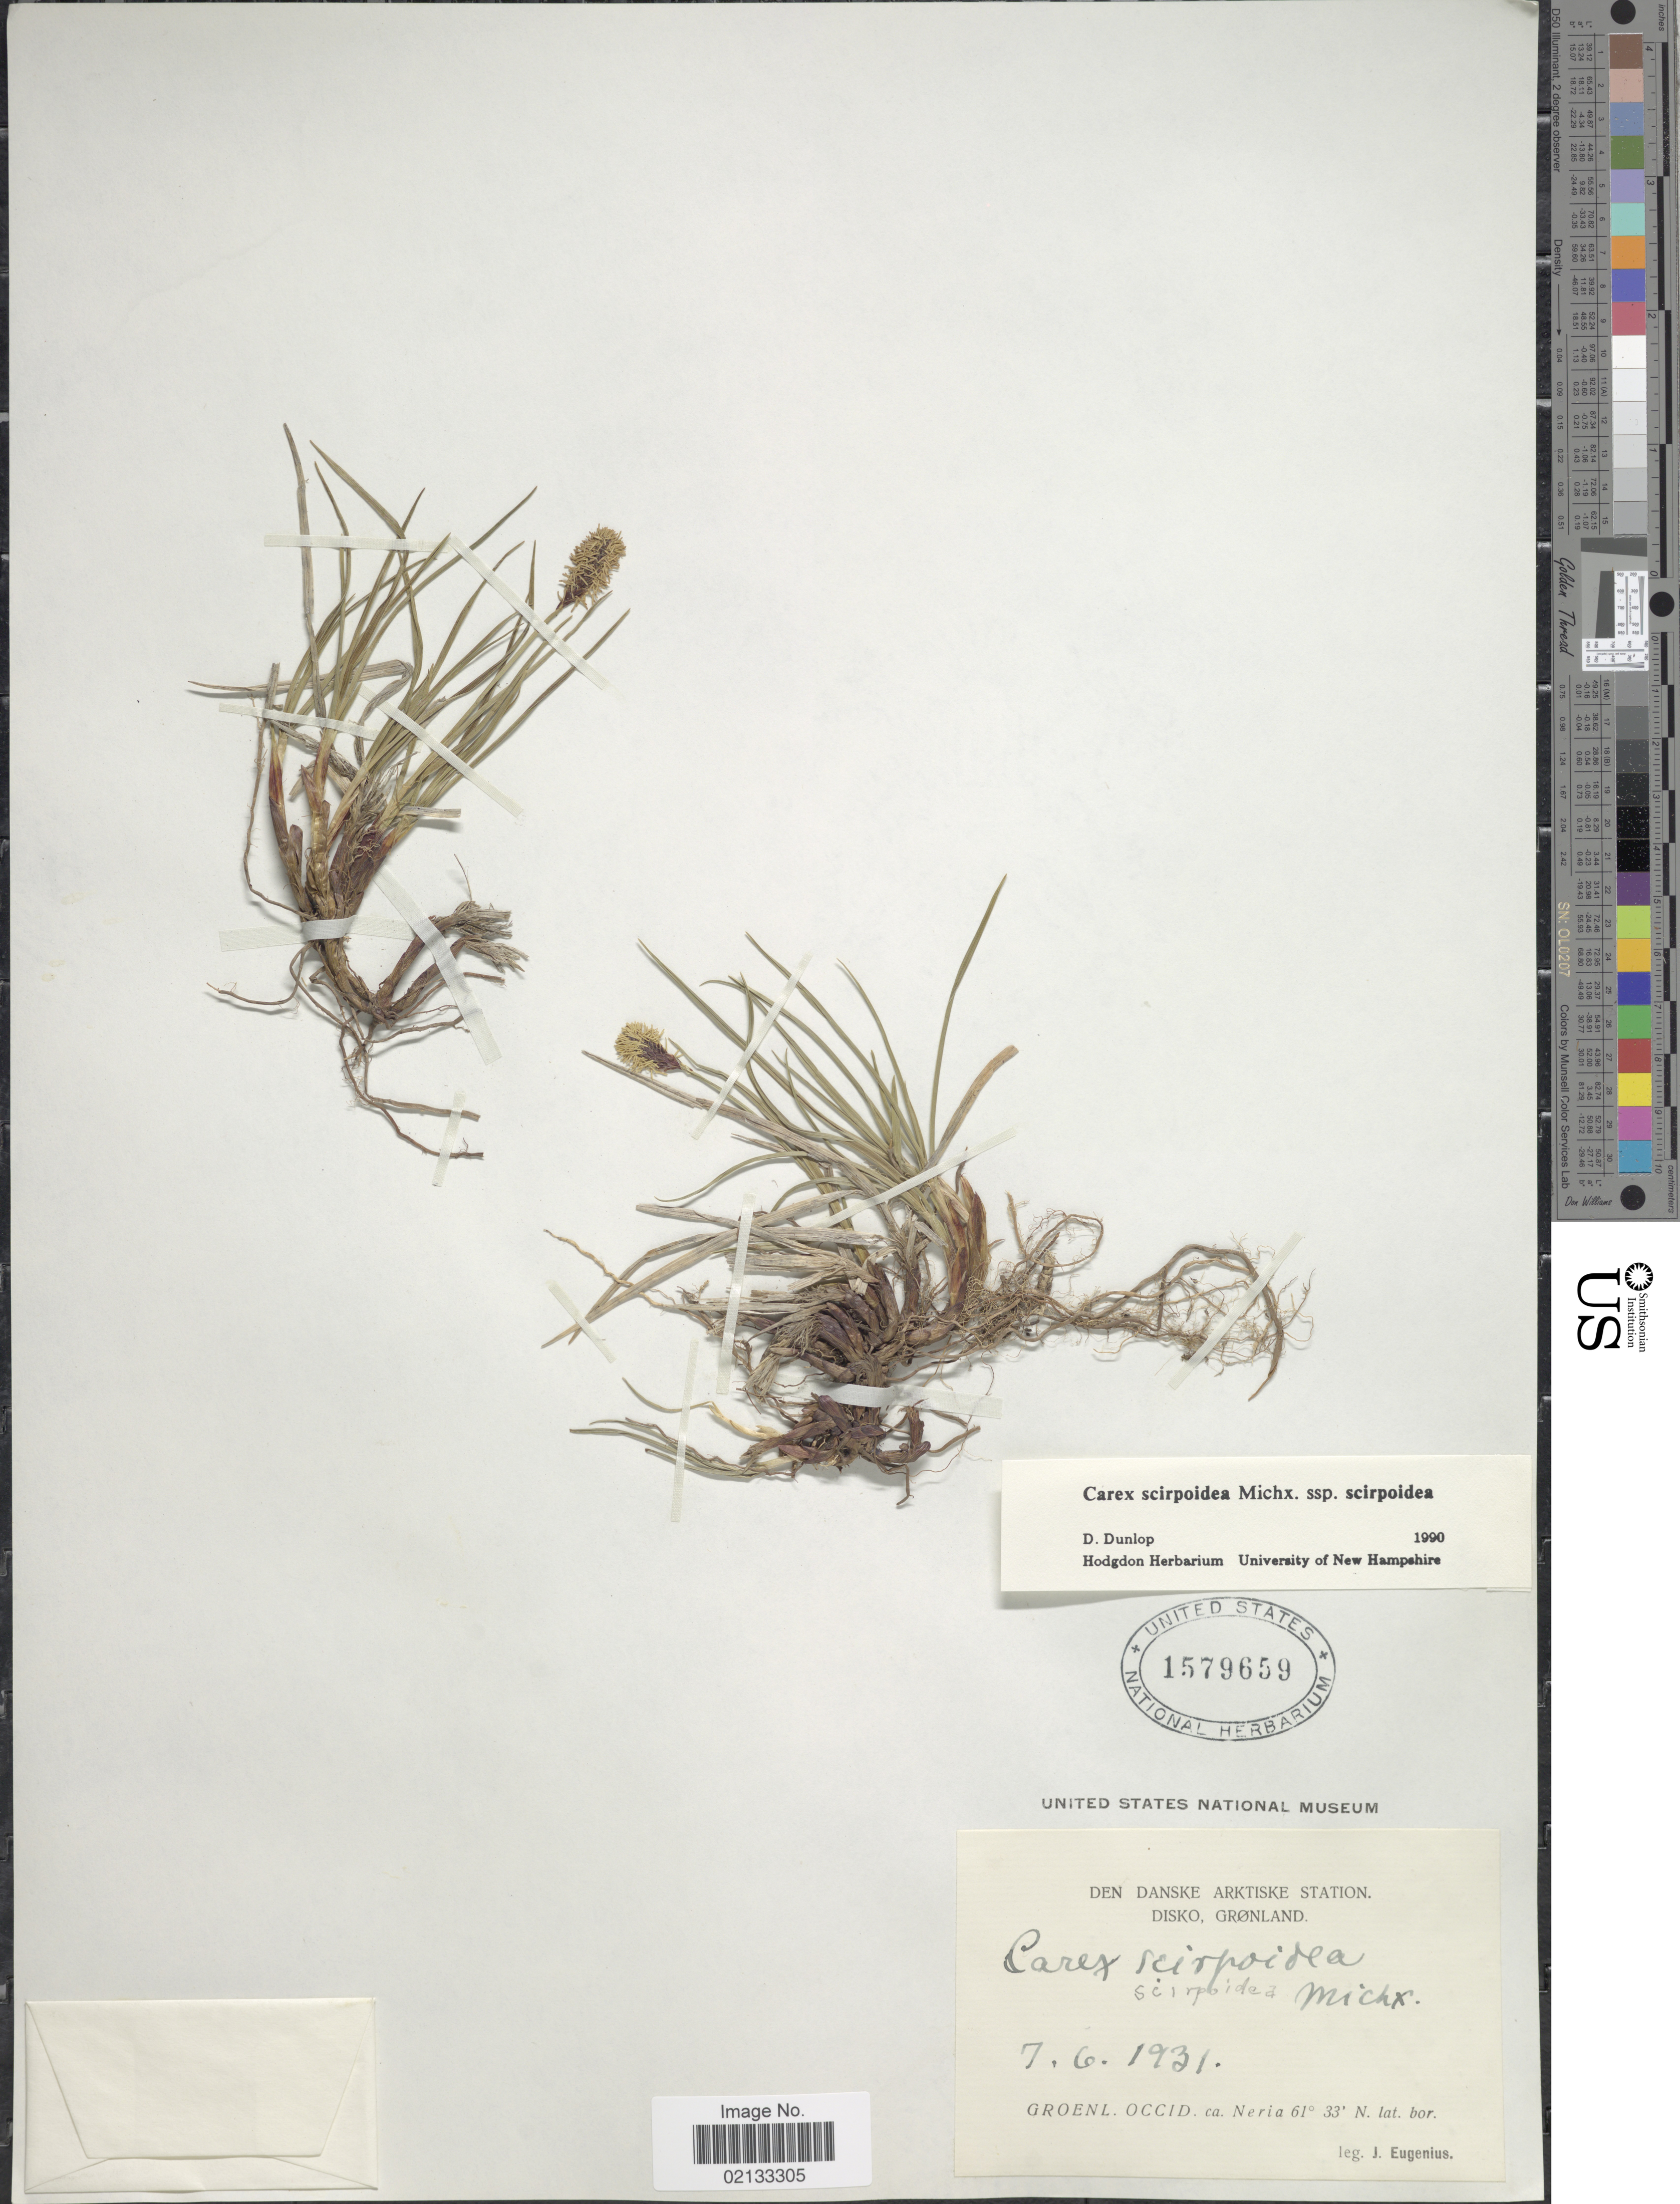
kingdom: Plantae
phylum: Tracheophyta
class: Liliopsida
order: Poales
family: Cyperaceae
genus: Carex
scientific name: Carex scirpoidea subsp. scirpoidea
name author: Michx.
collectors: J. Eugenius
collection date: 1931-06-07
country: Greenland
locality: Den Danske Arktiske Station Disko, Groenl. Occid. ca. Neria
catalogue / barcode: US 1579659